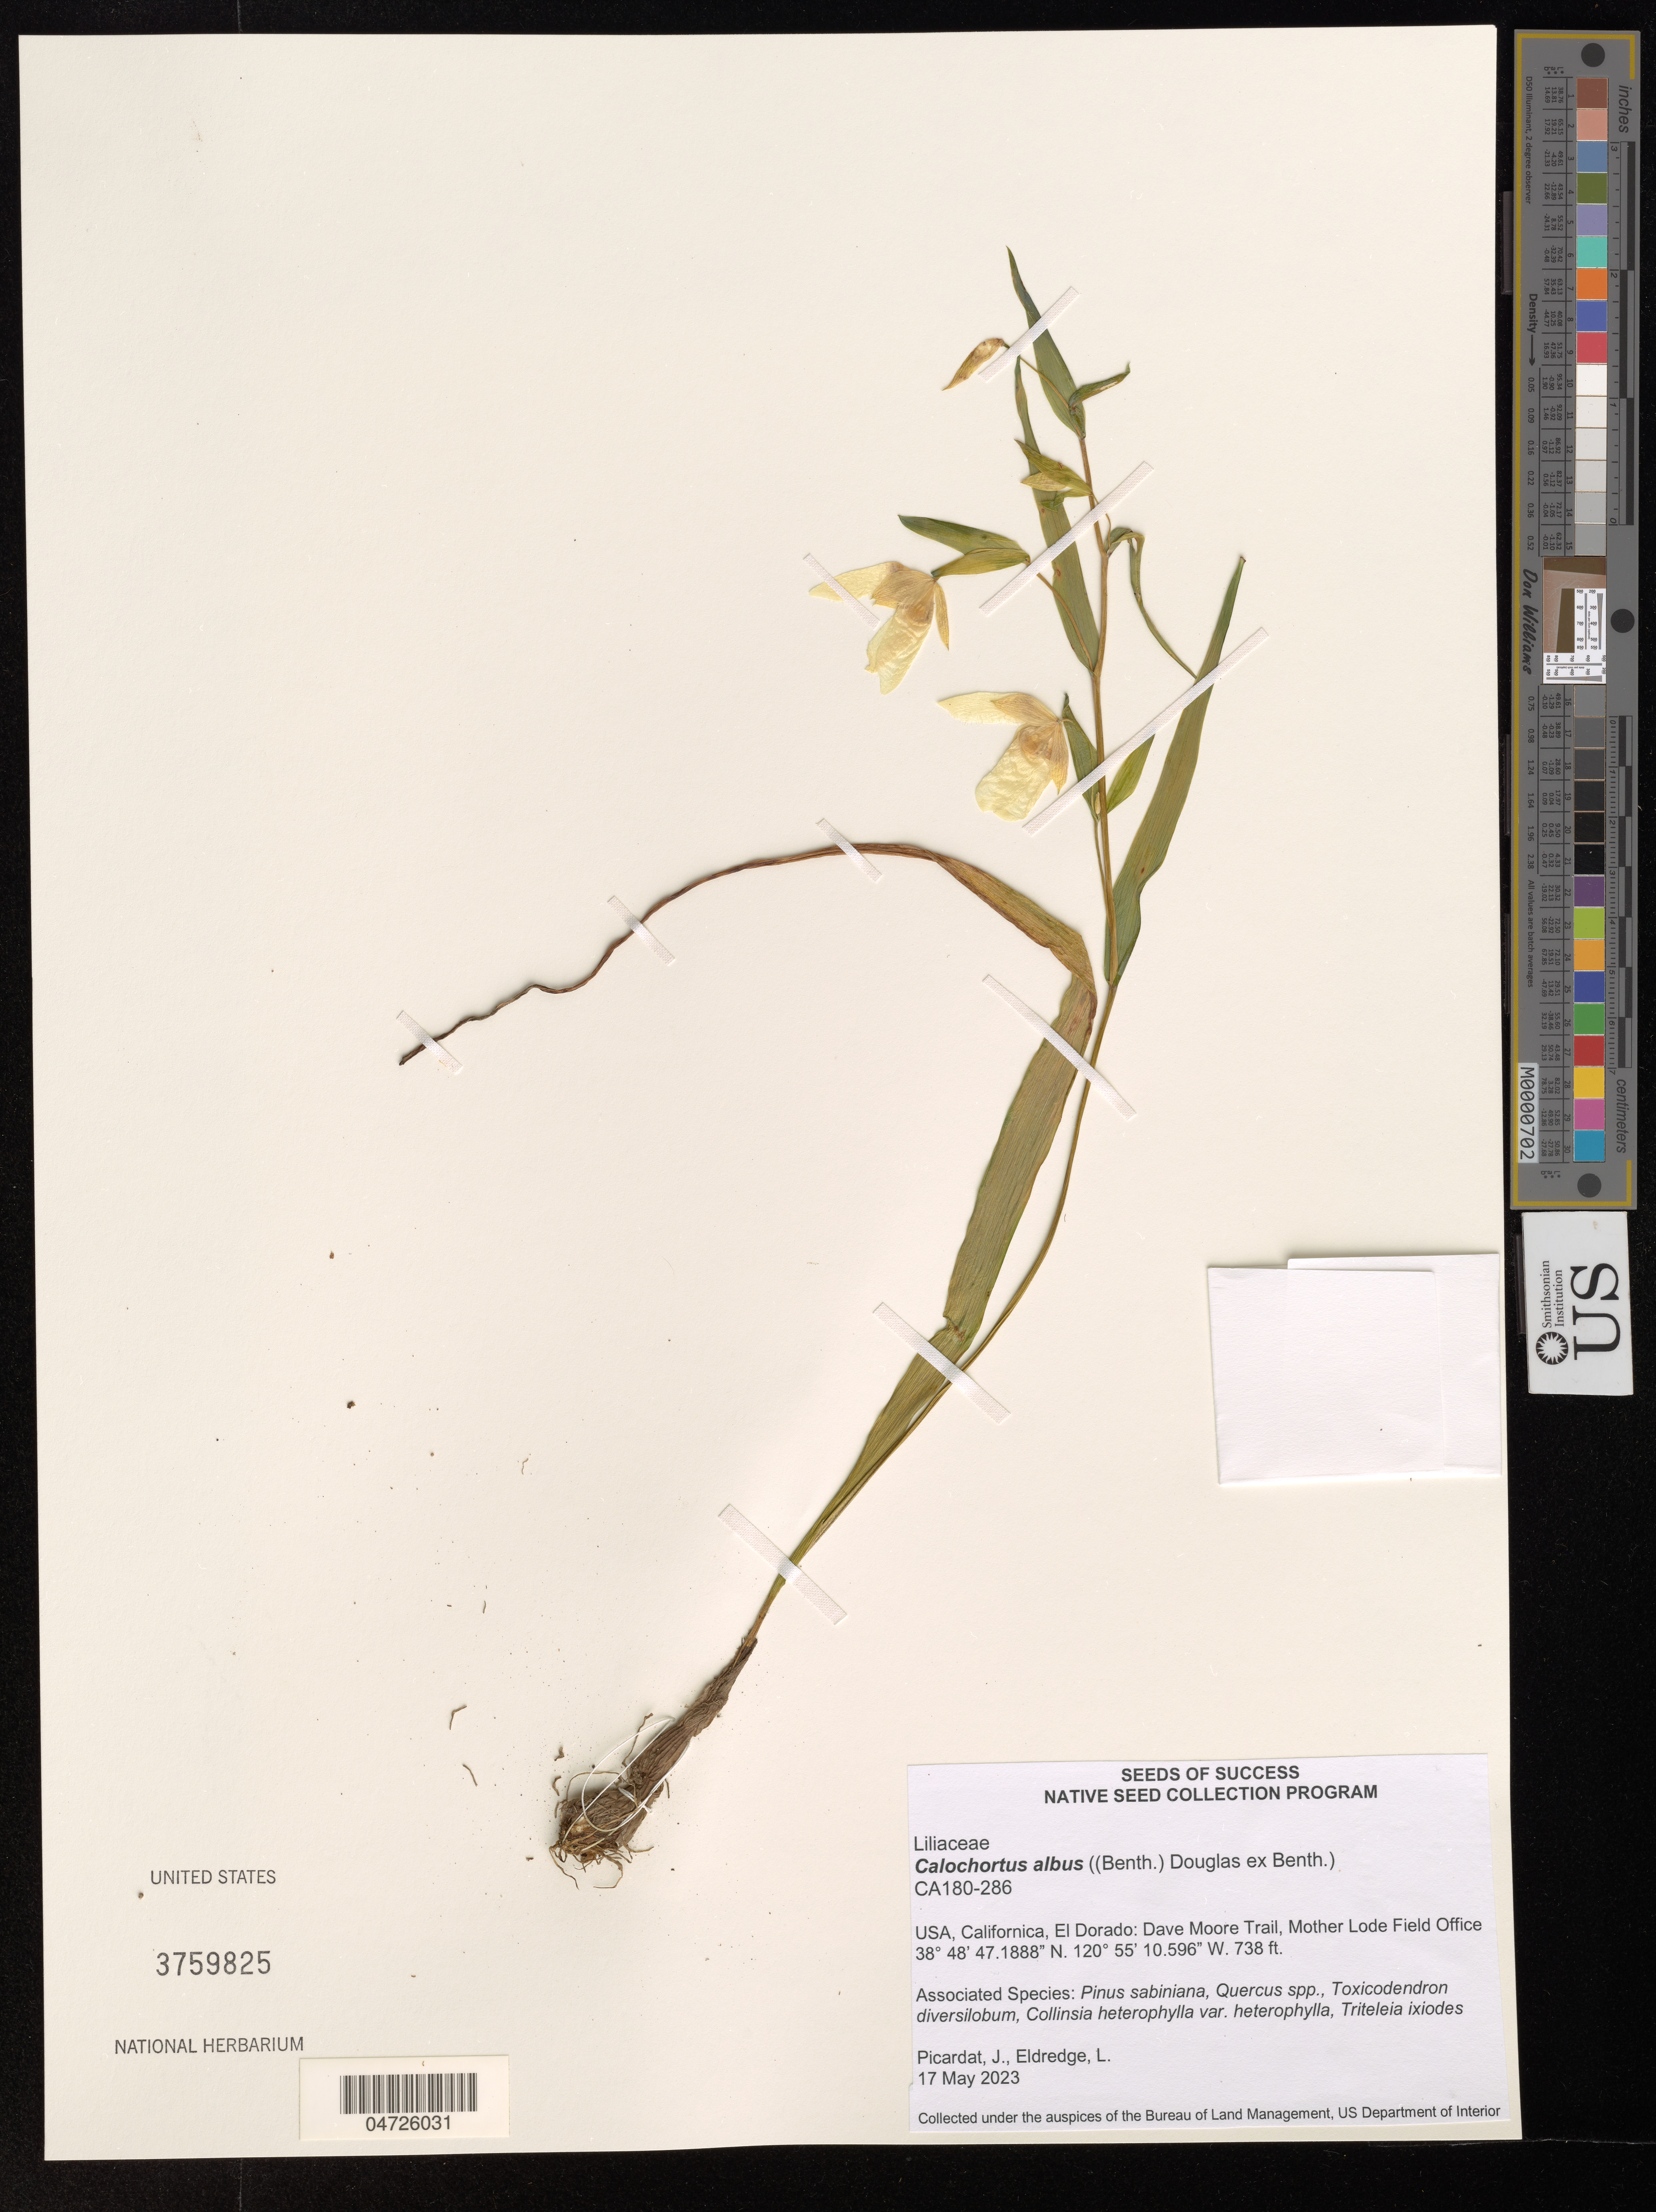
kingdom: Plantae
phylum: Tracheophyta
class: Liliopsida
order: Liliales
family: Liliaceae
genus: Calochortus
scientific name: Calochortus albus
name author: (Benth.) Douglas ex Benth.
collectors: J. Picardat & L. Eldredge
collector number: CA180-286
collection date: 2023-05-17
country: United States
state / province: California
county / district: El Dorado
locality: El Dorado: Dave Moore Trail, Mother Lode Field Office.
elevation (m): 225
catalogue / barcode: US 3759825